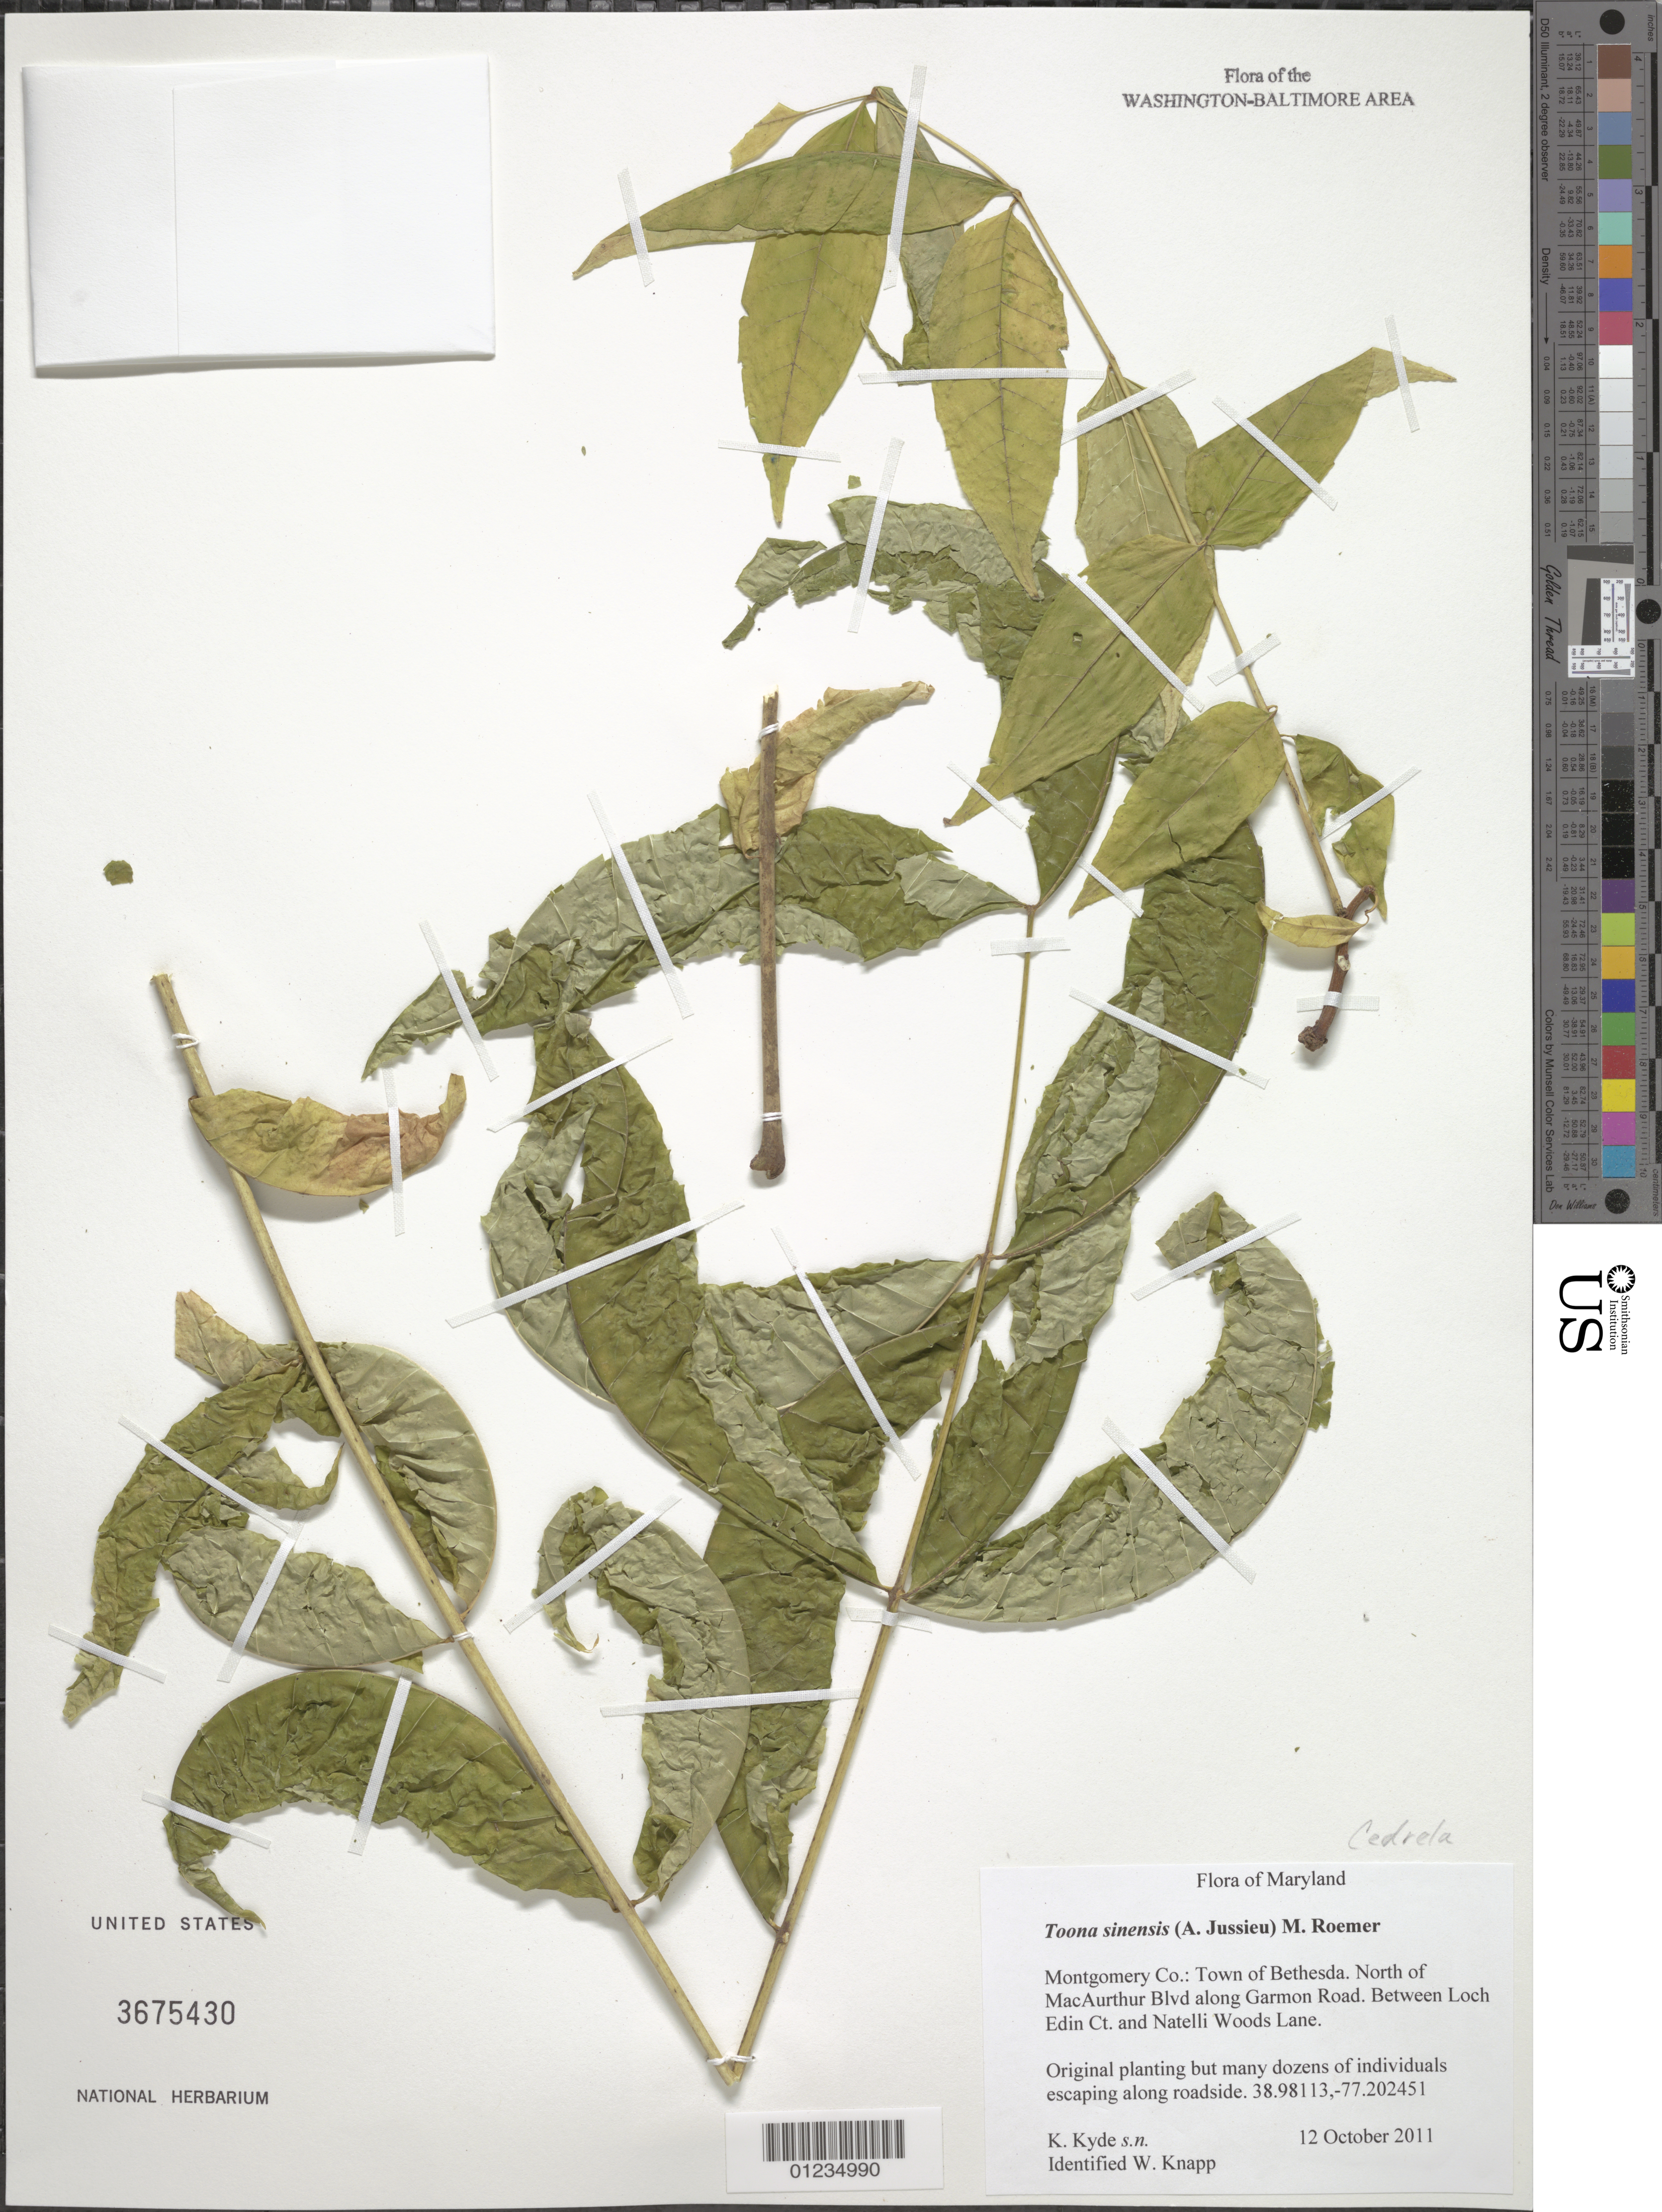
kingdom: Plantae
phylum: Tracheophyta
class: Magnoliopsida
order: Sapindales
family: Meliaceae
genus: Toona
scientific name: Toona sinensis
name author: (A. Juss.) M. Roem.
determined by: Knapp, W. M.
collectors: K. Kyde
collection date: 2011-10-12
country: United States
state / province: Maryland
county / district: Montgomery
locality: Town of Bethesda. North of MacArthur Blvd along Garmon Road. Between Loch Edin Ct. and Natelli Woods Lane.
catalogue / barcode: US 3675430